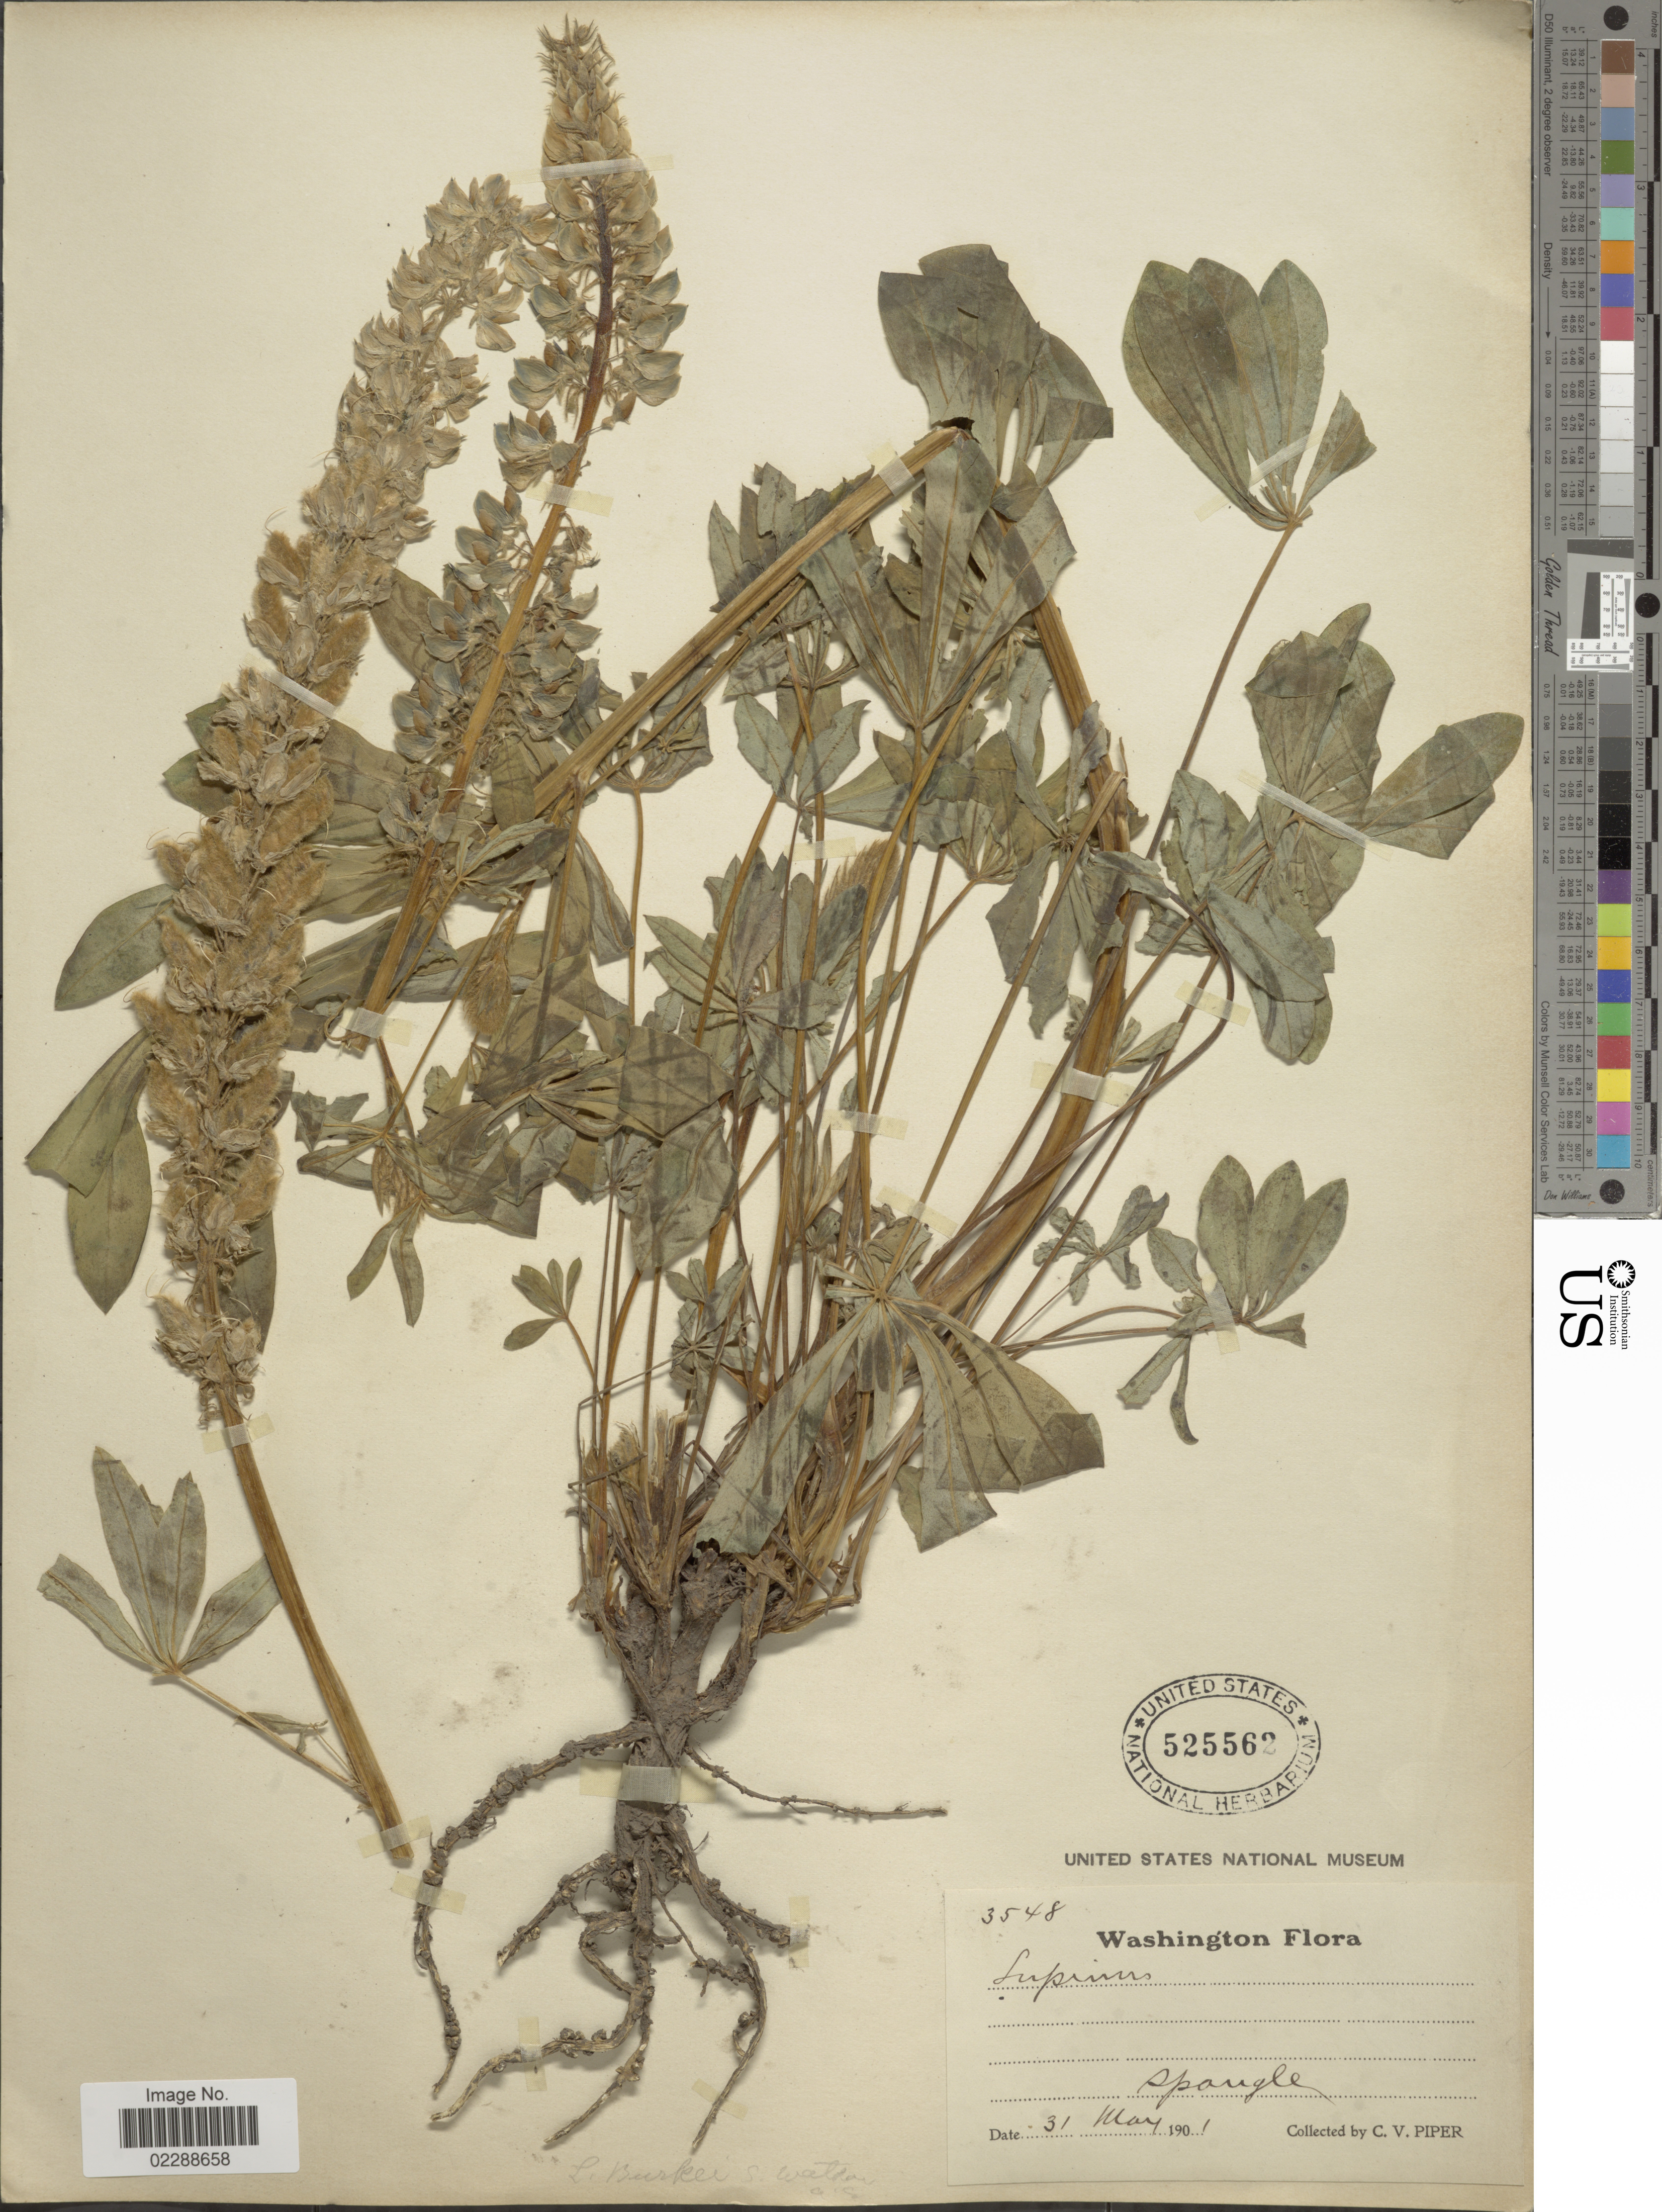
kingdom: Plantae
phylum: Tracheophyta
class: Magnoliopsida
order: Fabales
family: Fabaceae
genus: Lupinus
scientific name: Lupinus sp.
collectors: C. V. Piper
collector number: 3548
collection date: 1901-05-31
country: United States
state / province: Washington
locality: Spangle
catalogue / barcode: US 525562